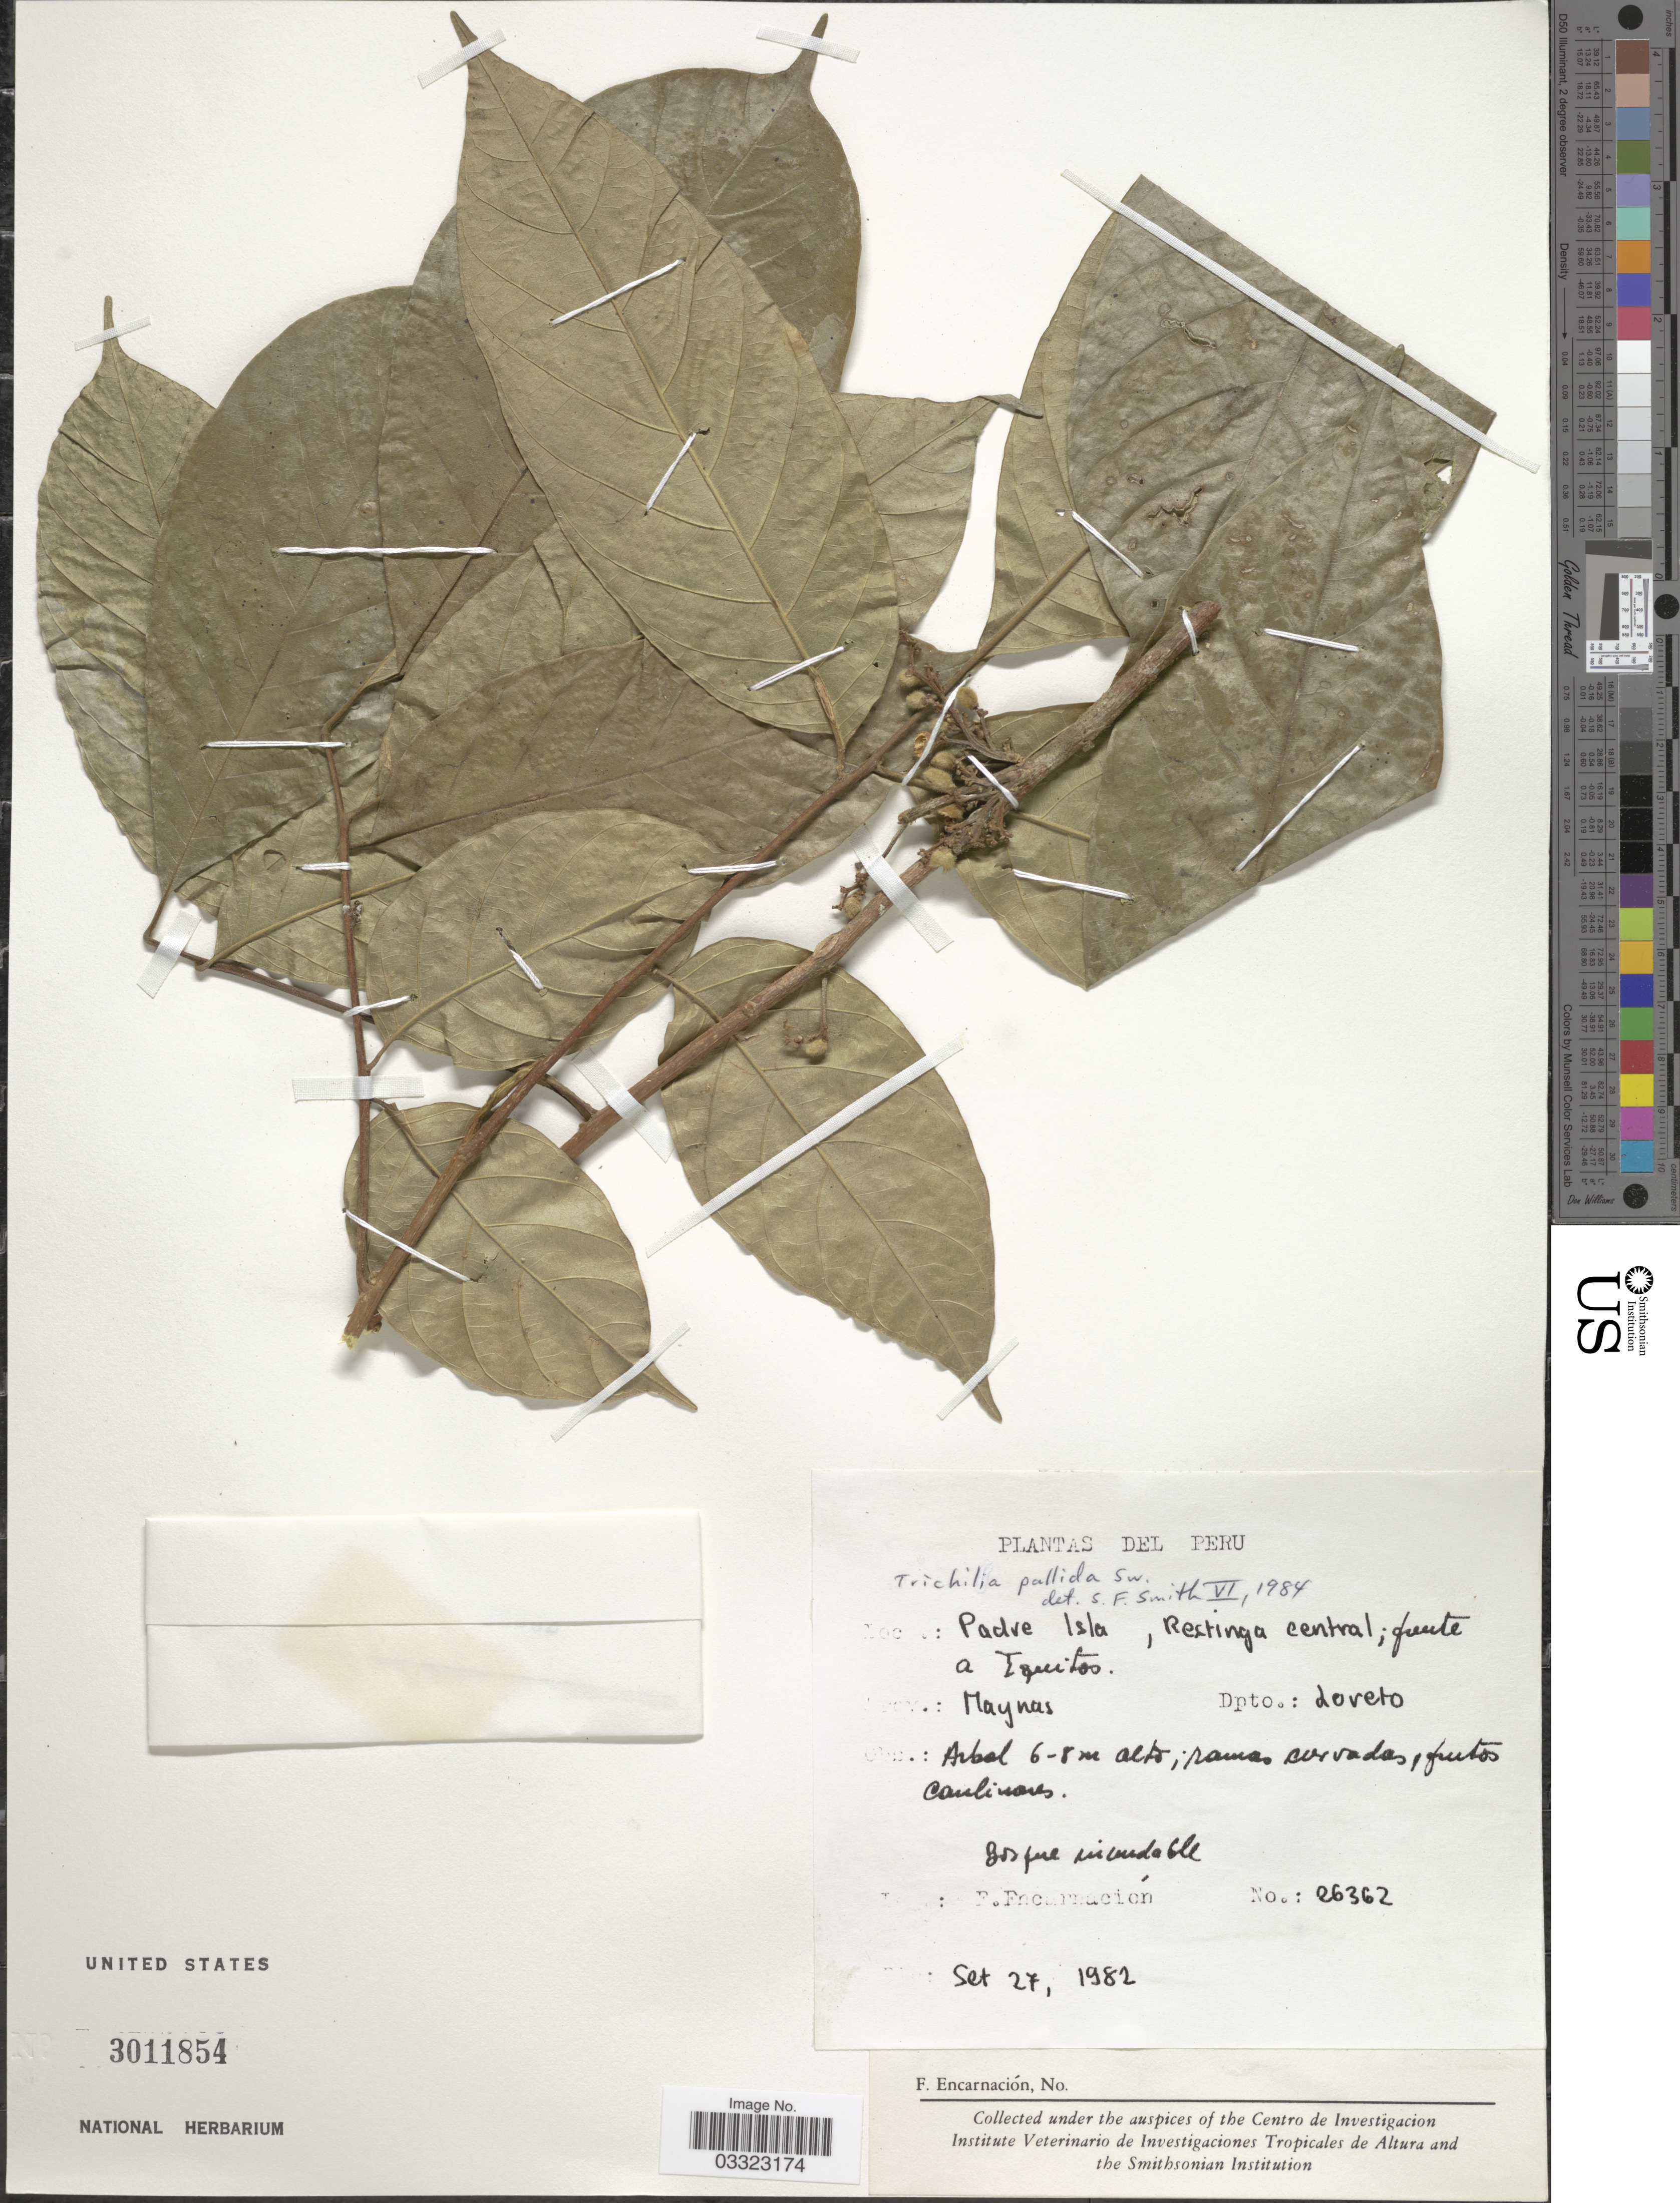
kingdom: Plantae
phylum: Tracheophyta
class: Magnoliopsida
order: Sapindales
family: Meliaceae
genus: Trichilia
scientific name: Trichilia pallida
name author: Sw.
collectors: F. Encarnación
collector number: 26362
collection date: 1982-09-27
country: Peru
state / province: Loreto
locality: Padre Isla, Restinga central; frente a Iquitos. Prov.: Maynas. Dpto.: Loreto.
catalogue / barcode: US 3011854